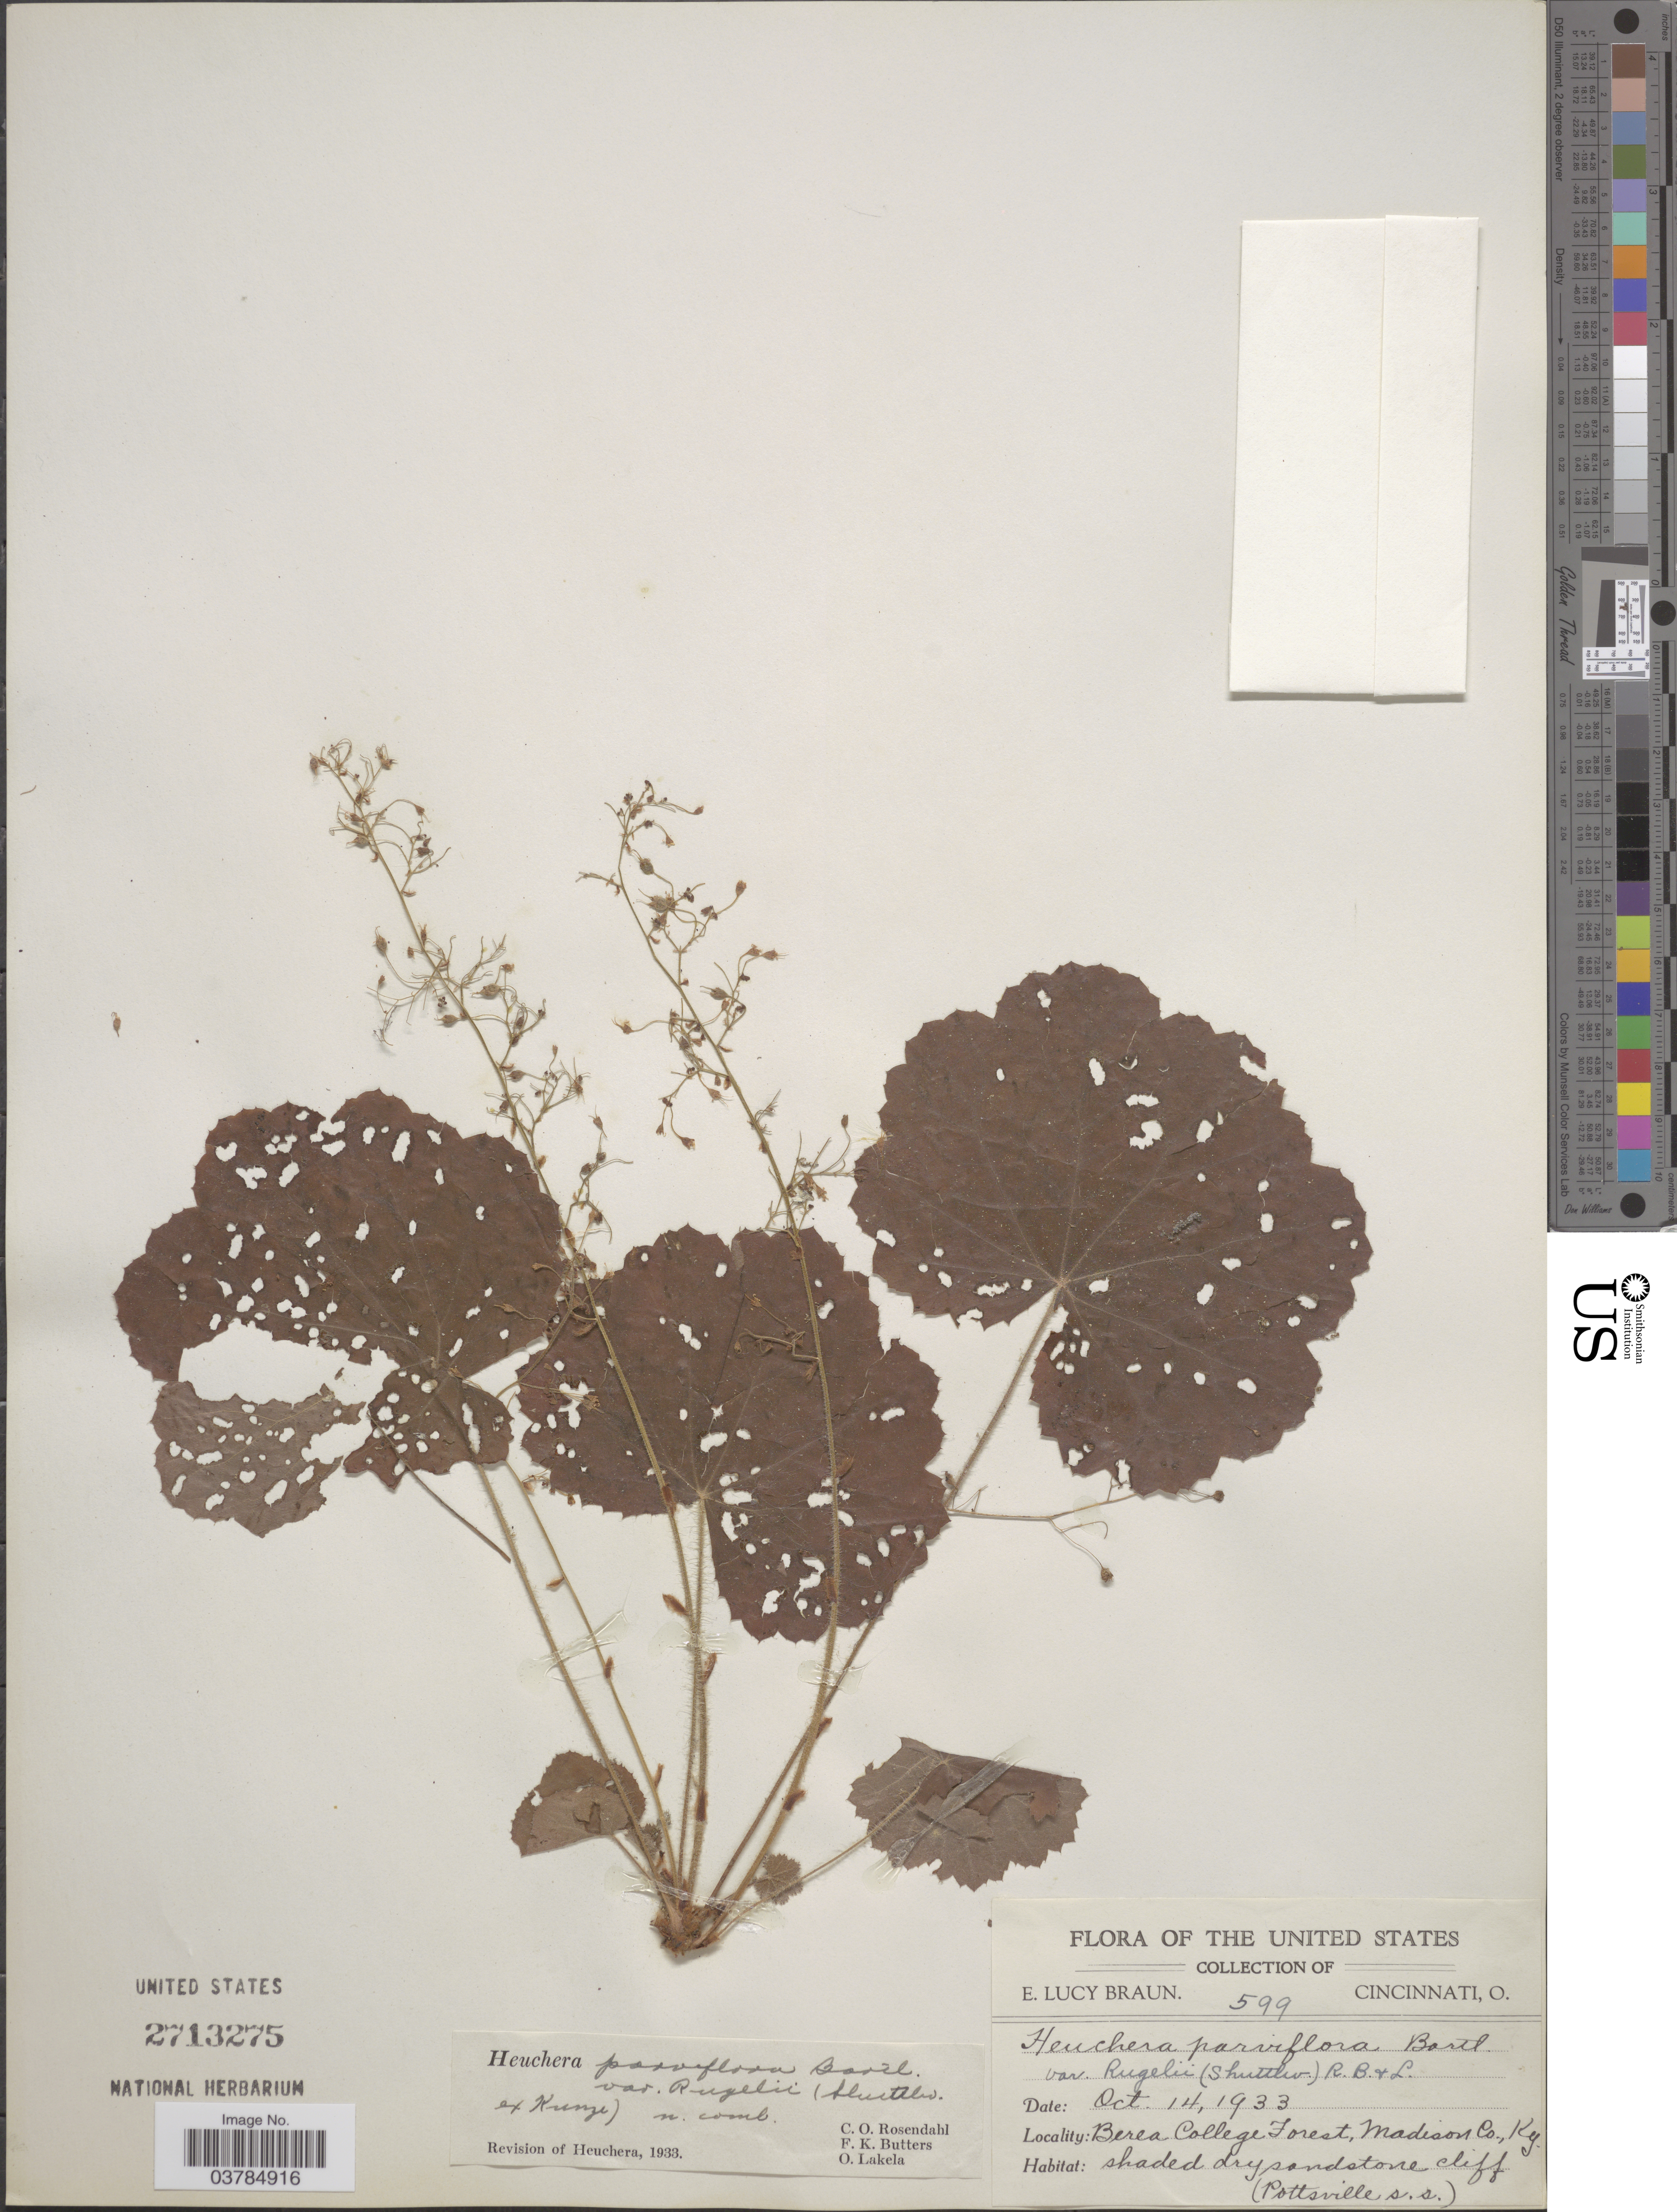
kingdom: Plantae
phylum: Tracheophyta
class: Magnoliopsida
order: Saxifragales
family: Saxifragaceae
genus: Heuchera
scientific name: Heuchera parviflora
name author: Bartl.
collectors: E. L. Braun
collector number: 599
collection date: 1933-10-14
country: United States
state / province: Kentucky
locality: Berea College Forest, Madison Co. (Pottsville s.s.)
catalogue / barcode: US 2713275